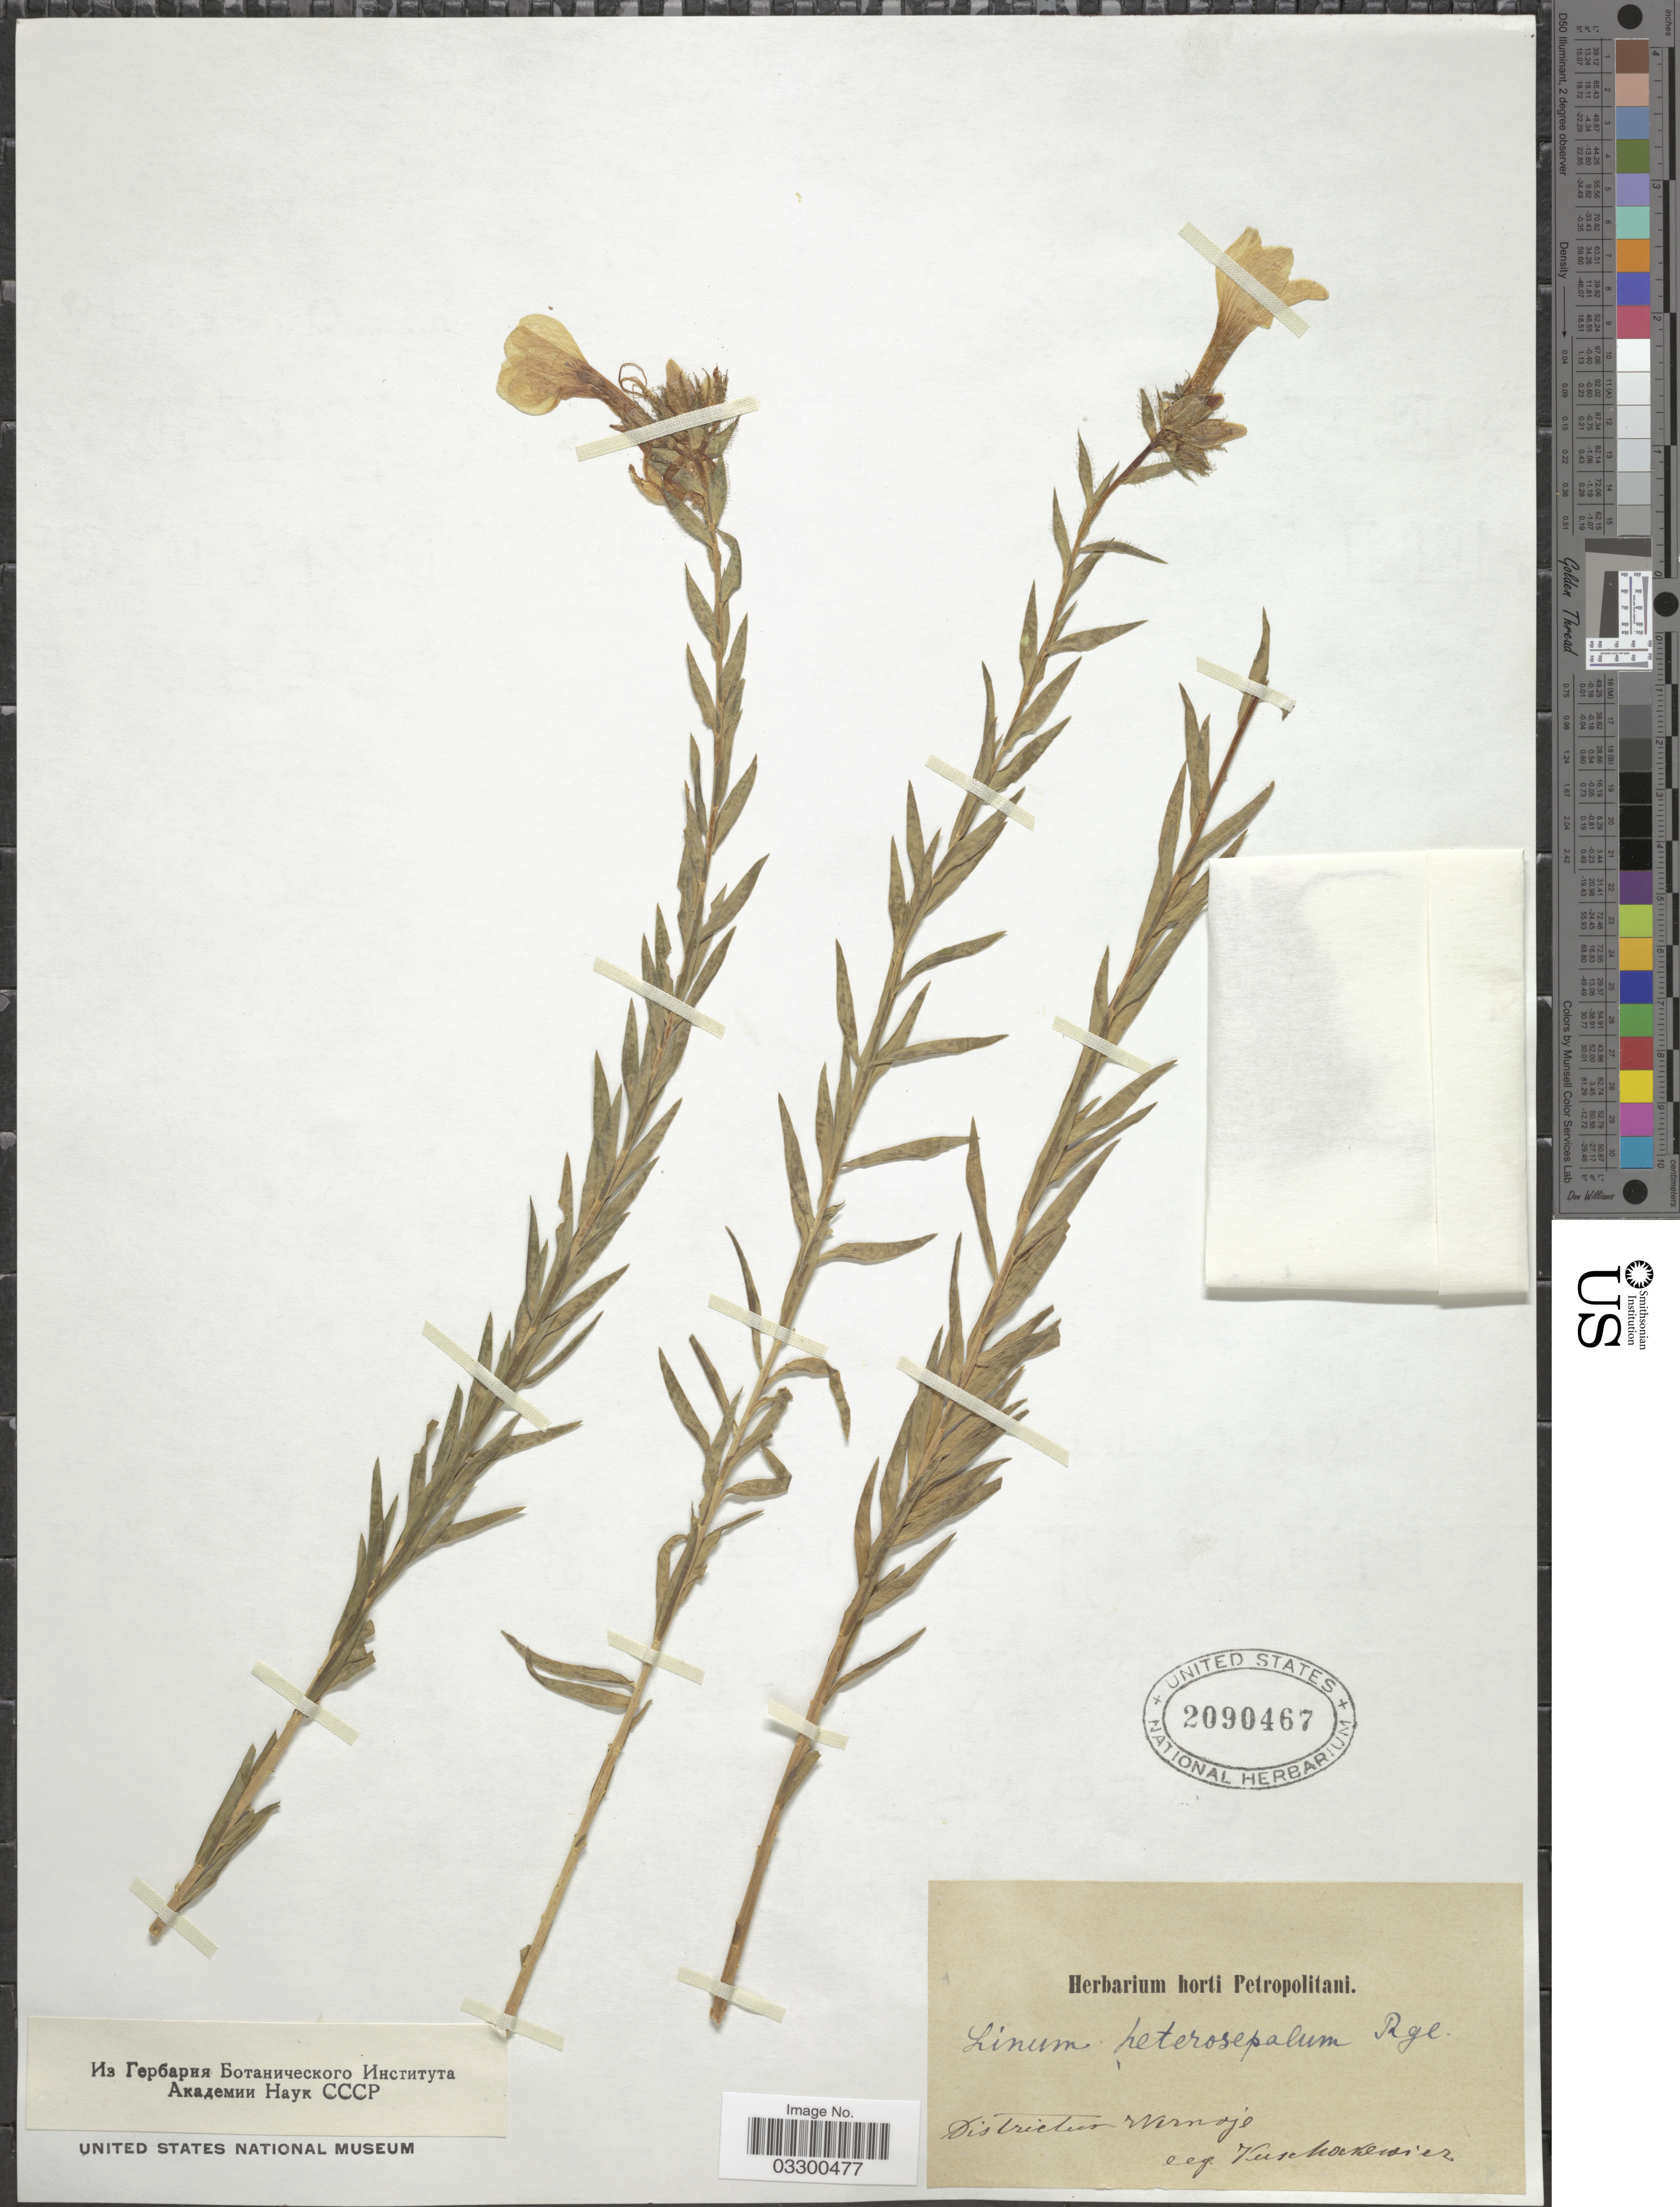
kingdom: Plantae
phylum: Tracheophyta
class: Magnoliopsida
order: Malpighiales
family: Linaceae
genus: Linum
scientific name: Linum heterosepalum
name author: Regel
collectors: -. Kuschakewicz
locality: Districtur Wirnoje [interpreted].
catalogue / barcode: US 2090467